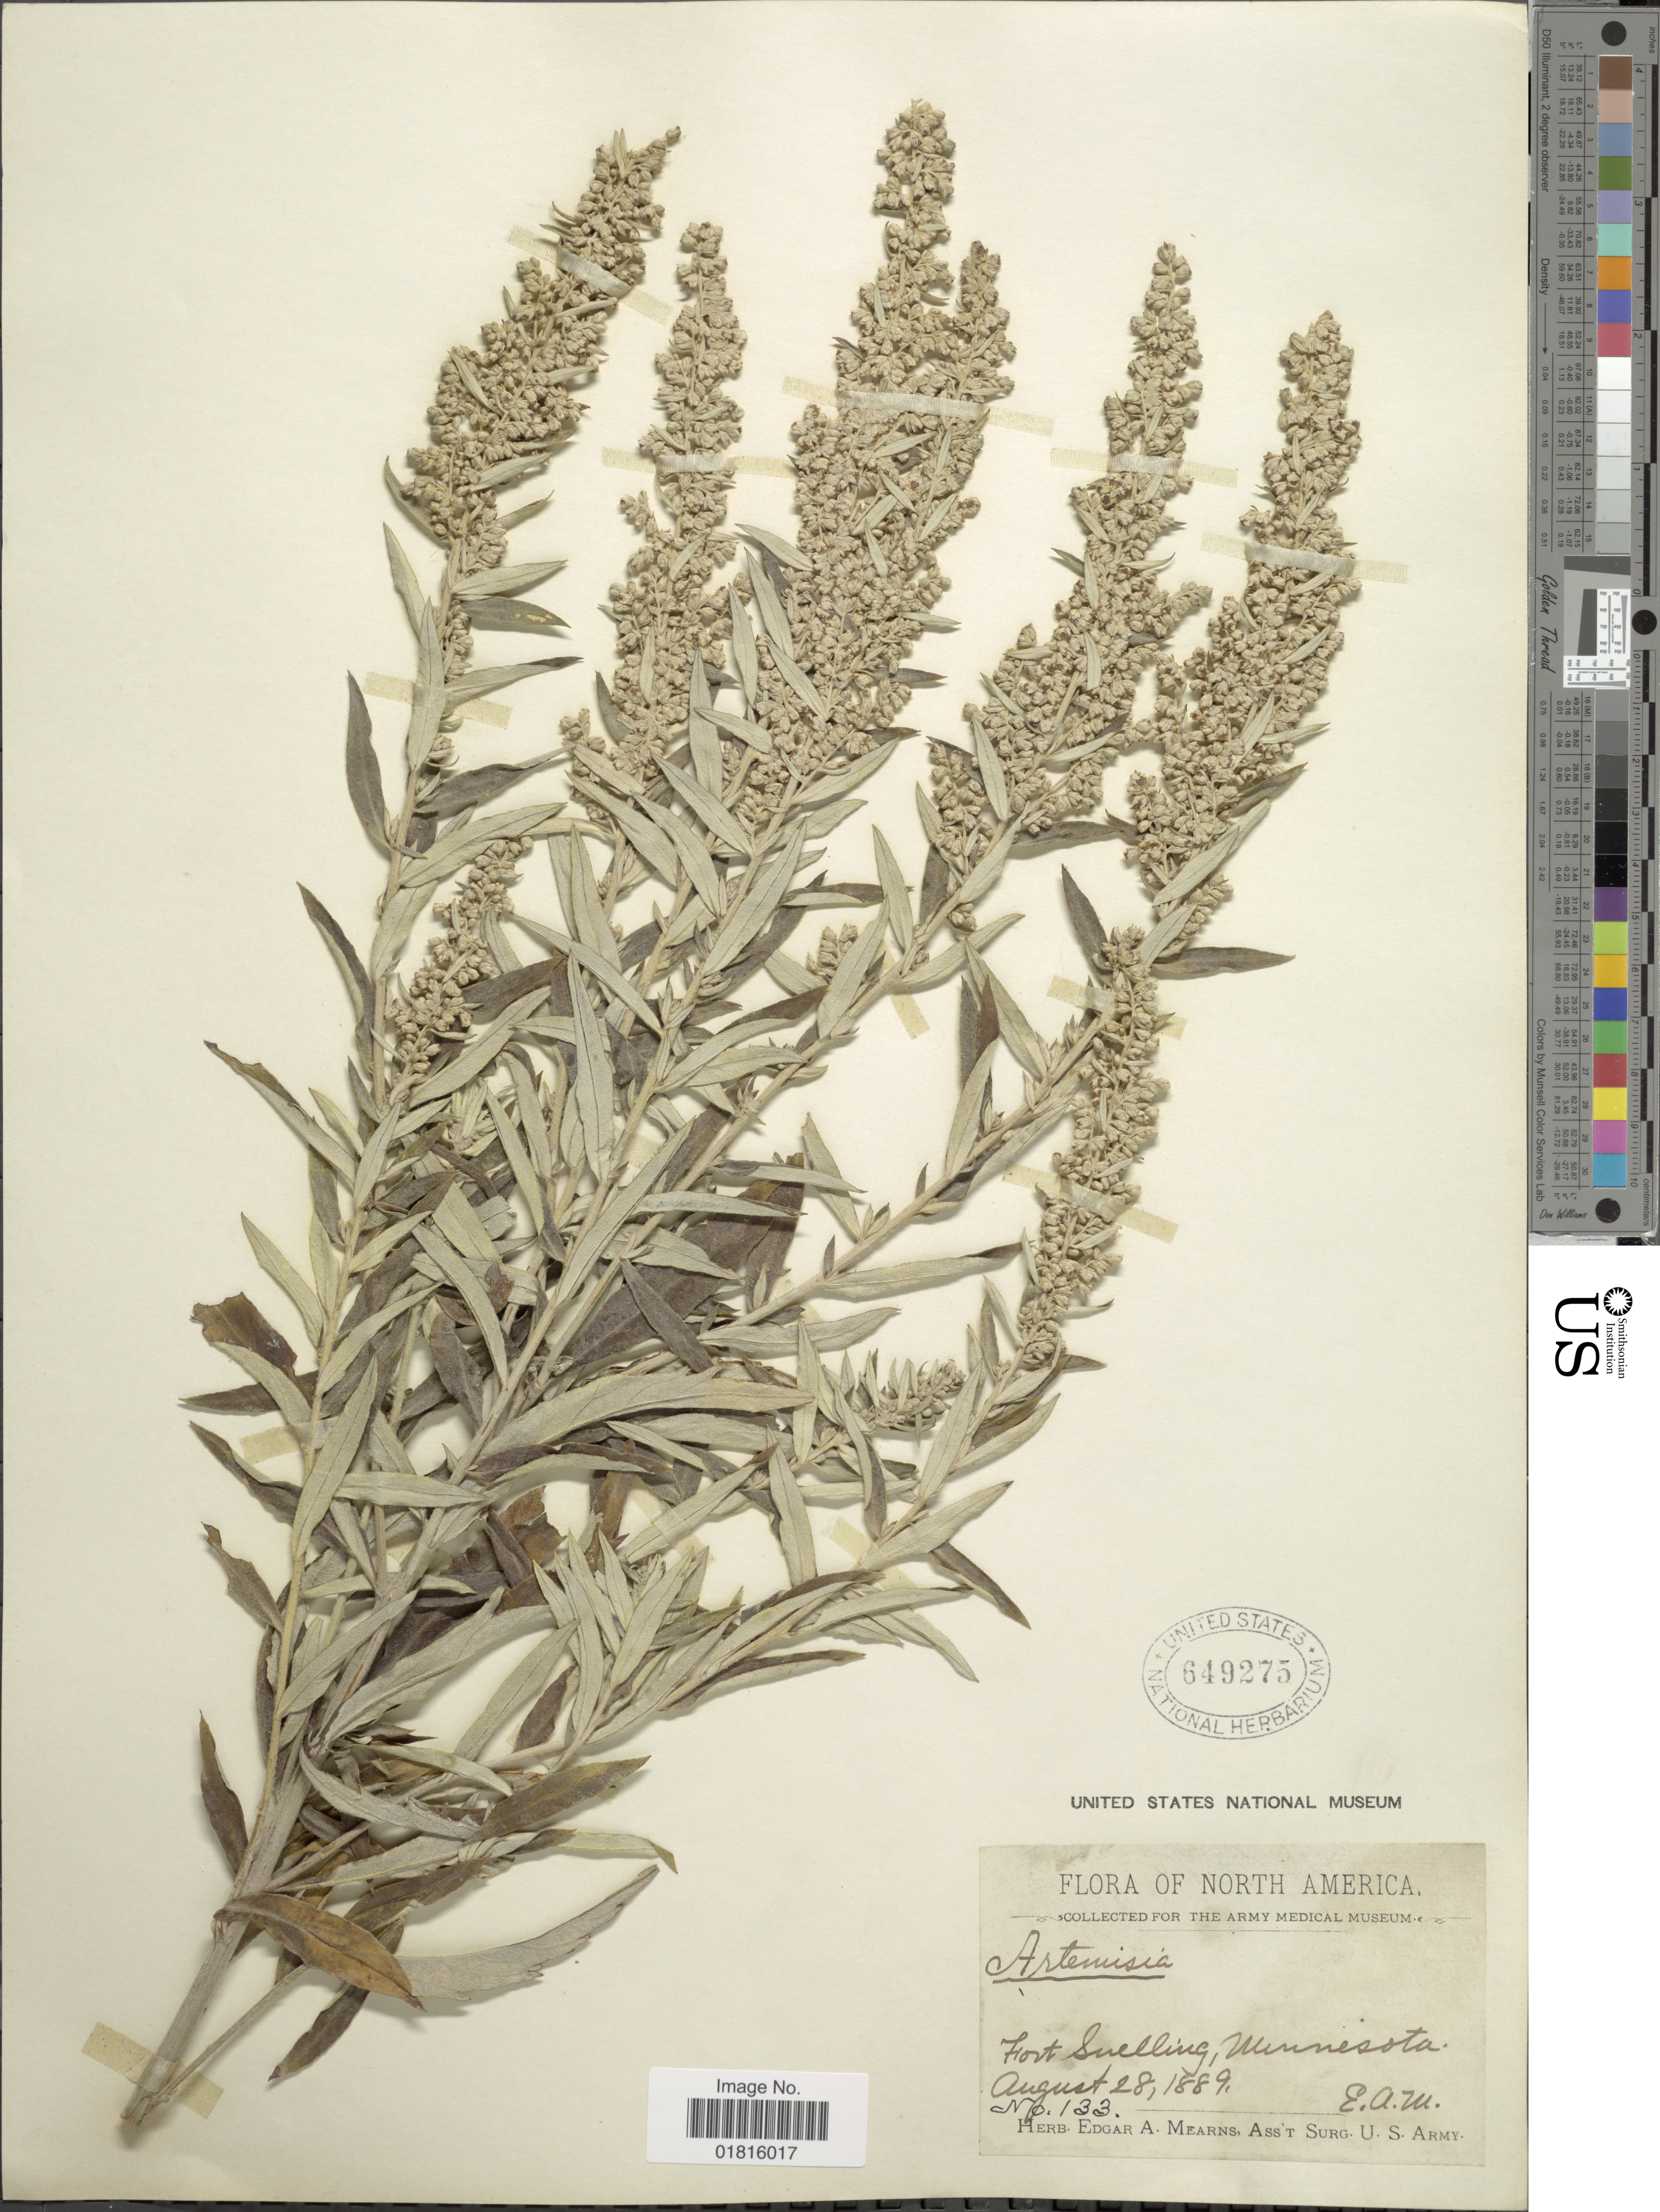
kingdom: Plantae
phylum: Tracheophyta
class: Magnoliopsida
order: Asterales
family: Asteraceae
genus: Artemisia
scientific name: Artemisia ludoviciana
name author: Nutt.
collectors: E. A. Mearns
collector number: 133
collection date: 1889-08-28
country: United States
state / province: Minnesota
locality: North America, Fort Snelling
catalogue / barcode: US 649275